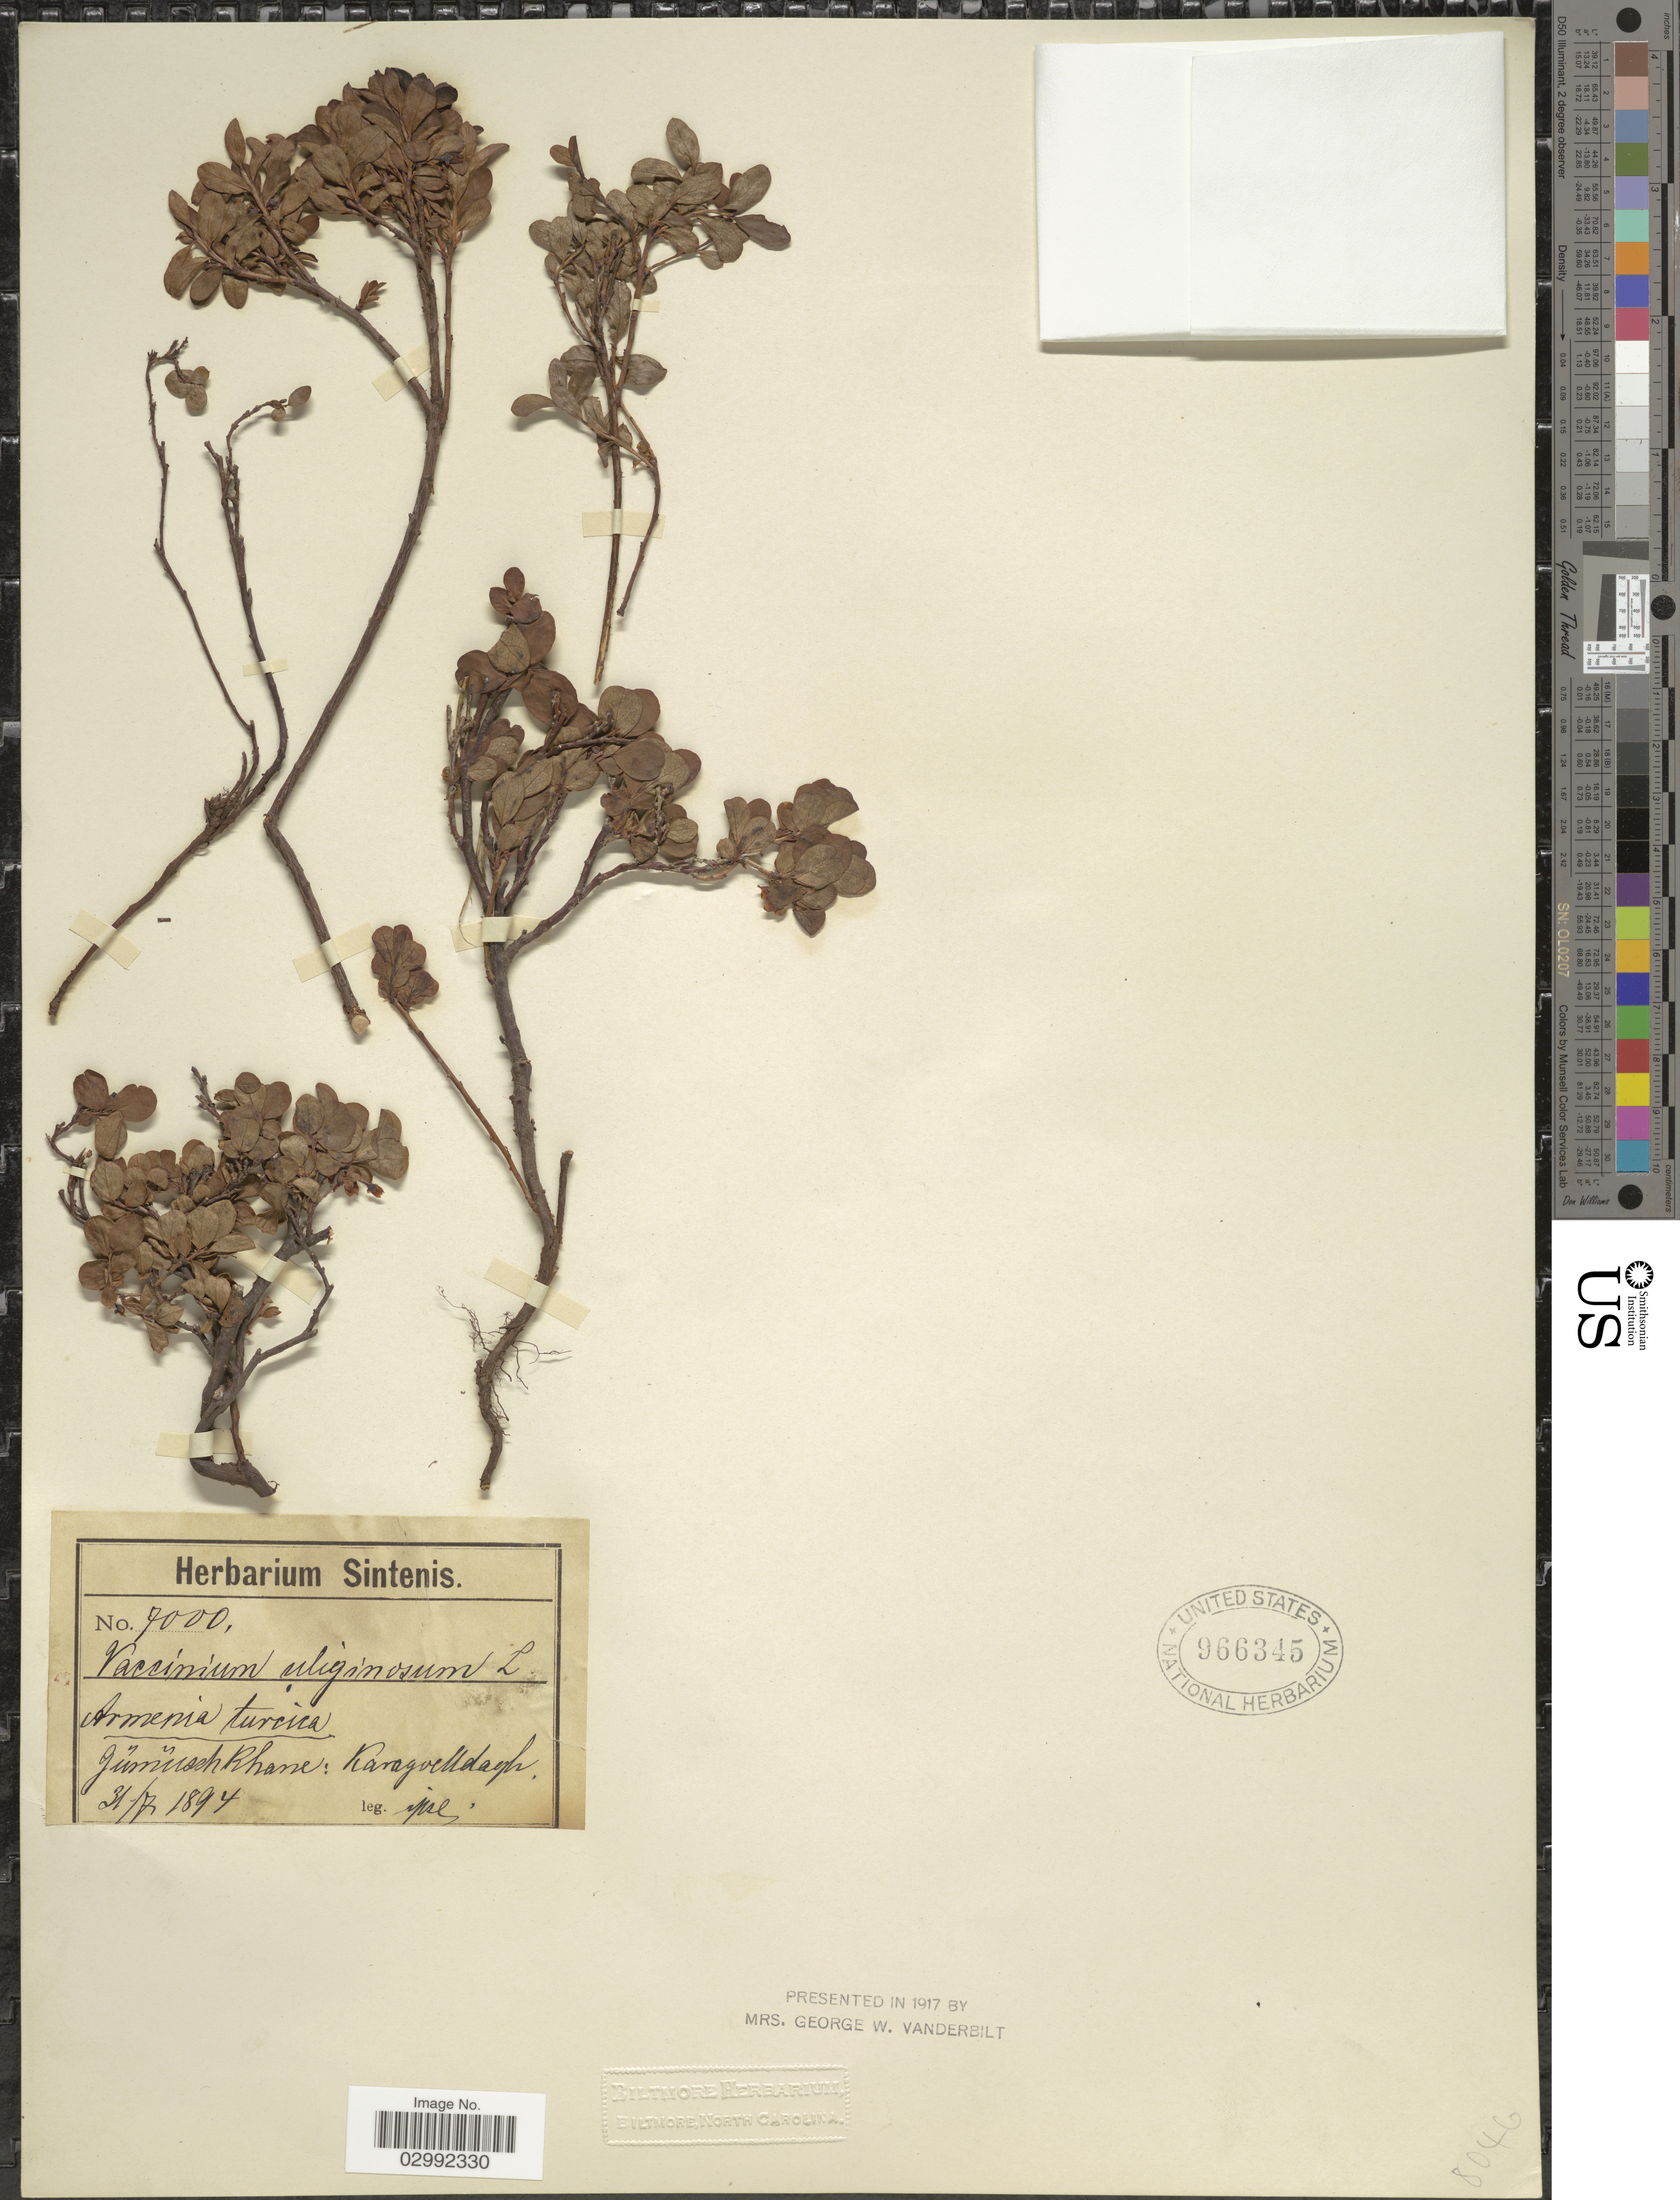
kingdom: Plantae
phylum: Tracheophyta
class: Magnoliopsida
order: Ericales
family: Ericaceae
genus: Vaccinium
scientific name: Vaccinium uliginosum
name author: L.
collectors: -. Sintenis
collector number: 7000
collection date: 1894-07-31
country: Armenia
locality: Armenia turcica. Jumusch Rhane: Karagvelldagh.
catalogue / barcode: US 966345